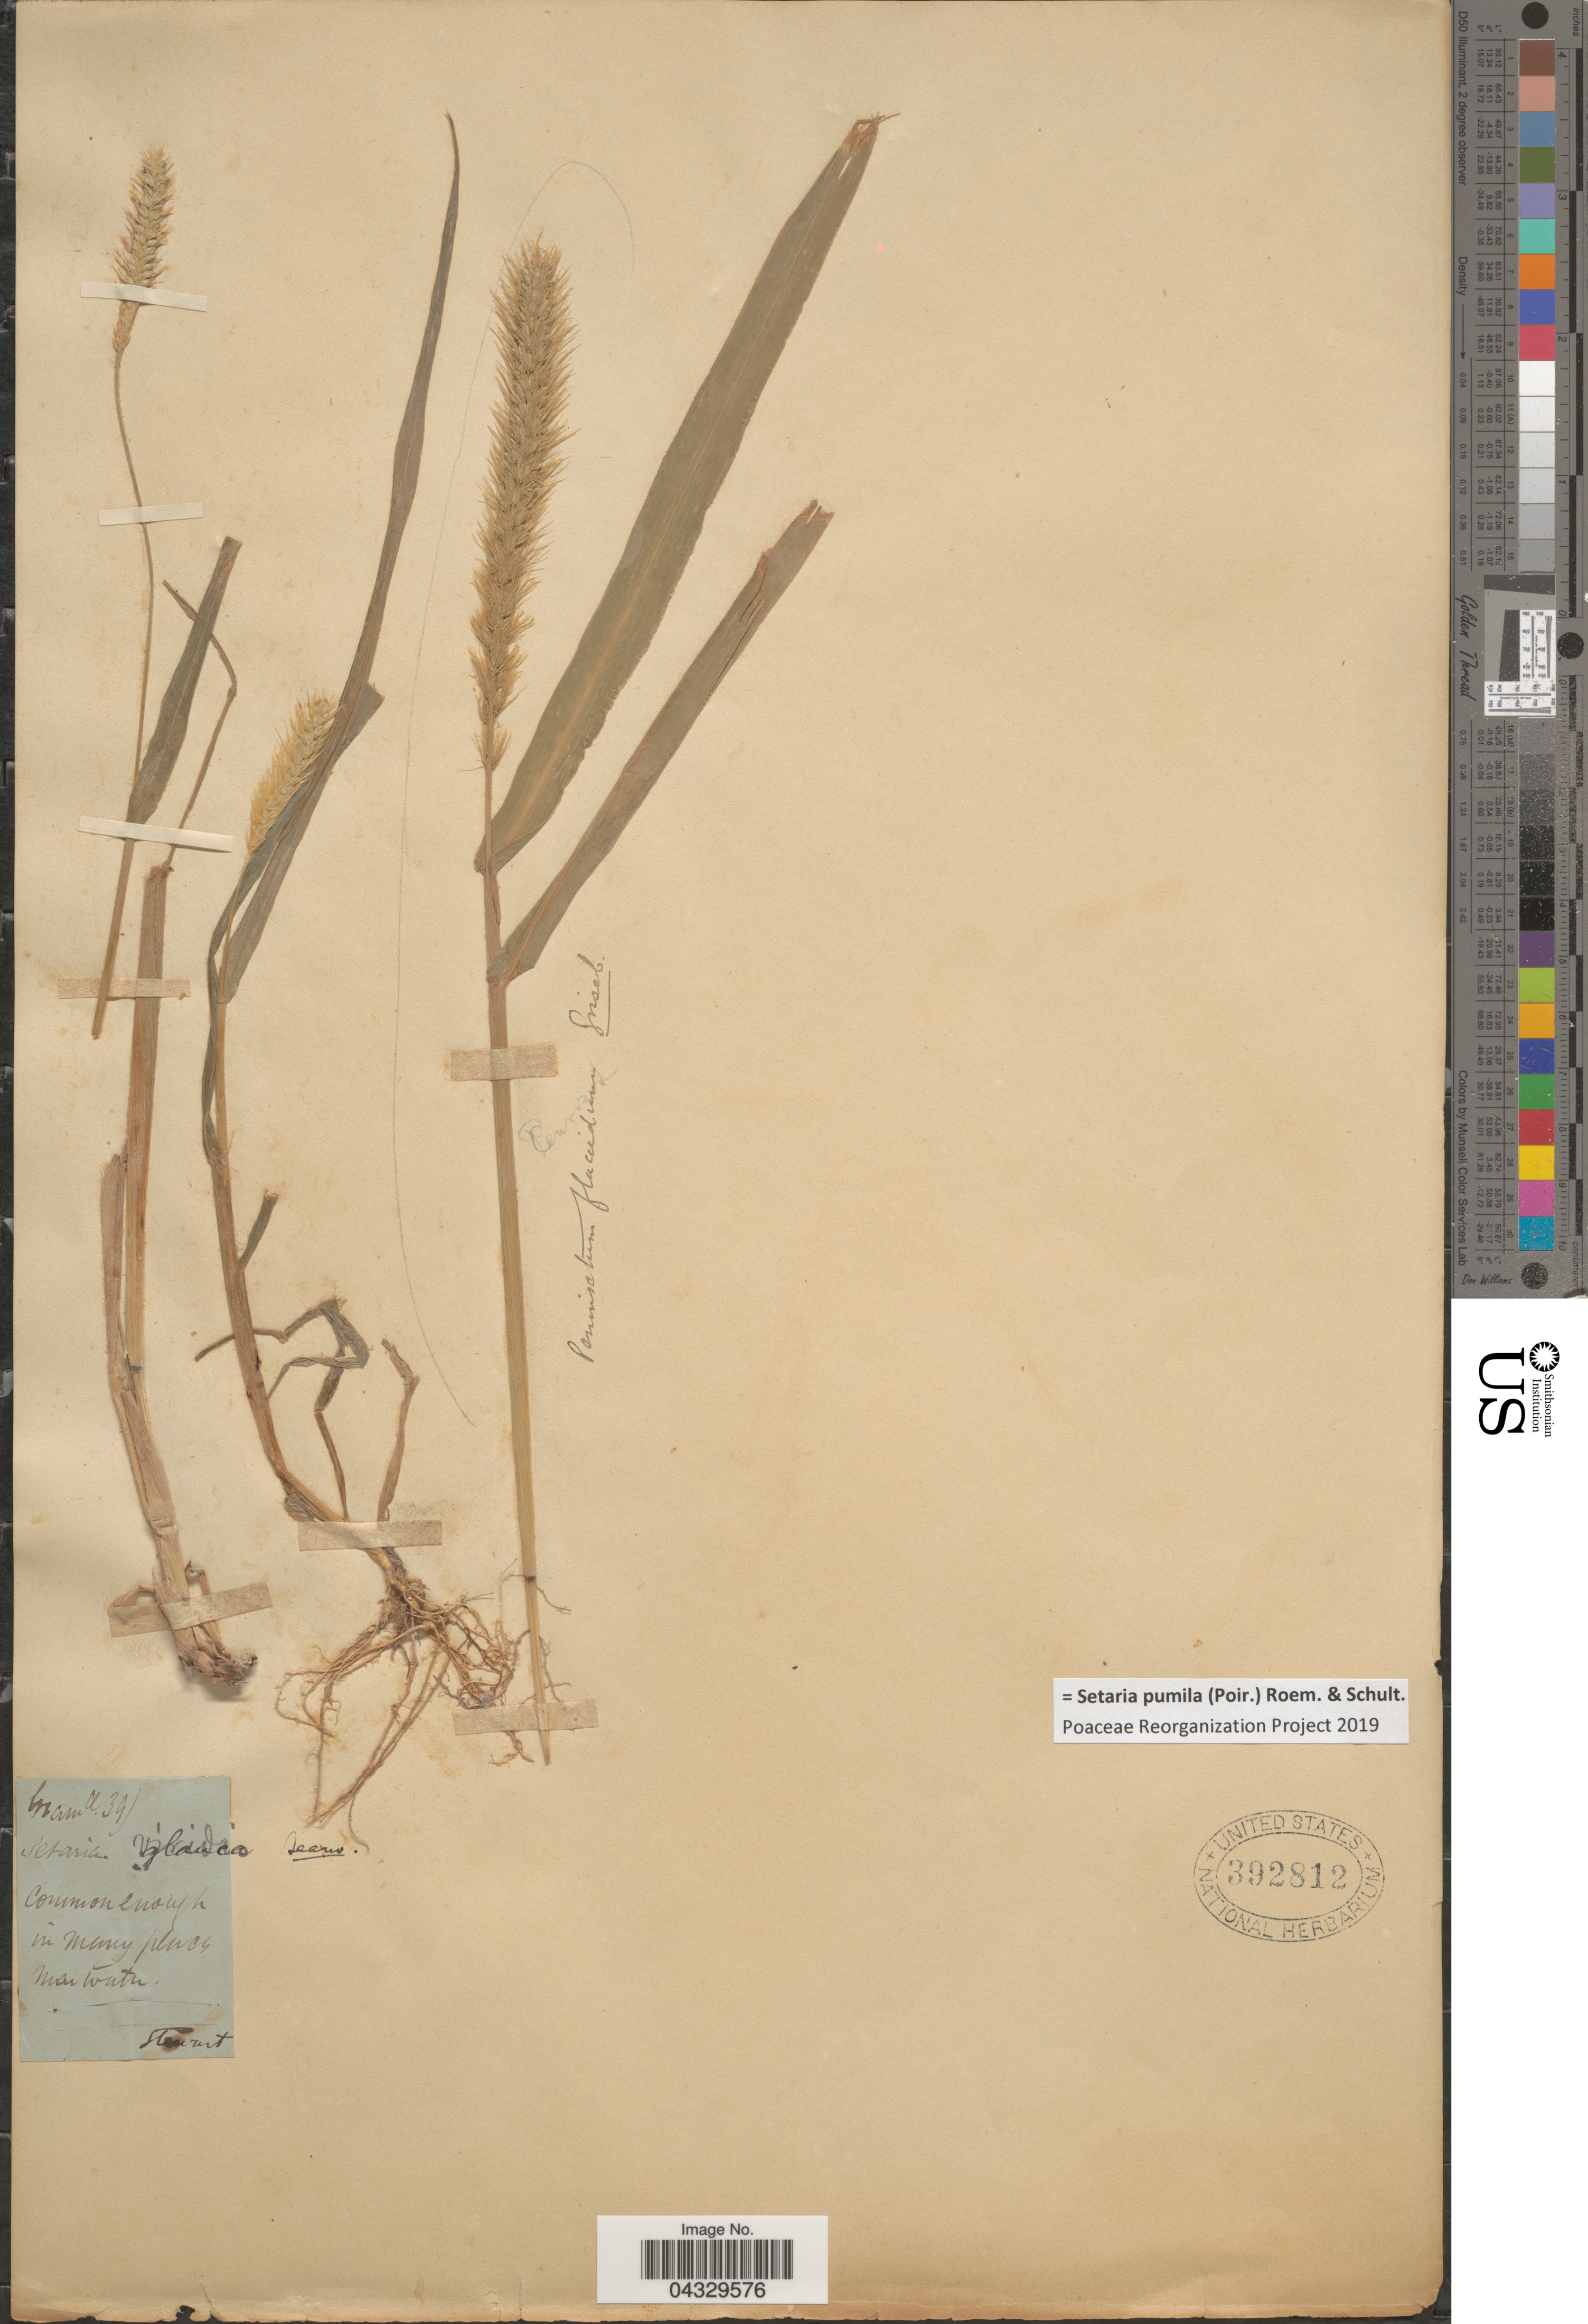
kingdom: Plantae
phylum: Tracheophyta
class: Liliopsida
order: Poales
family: Poaceae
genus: Setaria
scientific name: Setaria pumila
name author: (Poir.) Roem. & Schult.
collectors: Stewart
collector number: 39?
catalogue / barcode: US 392812